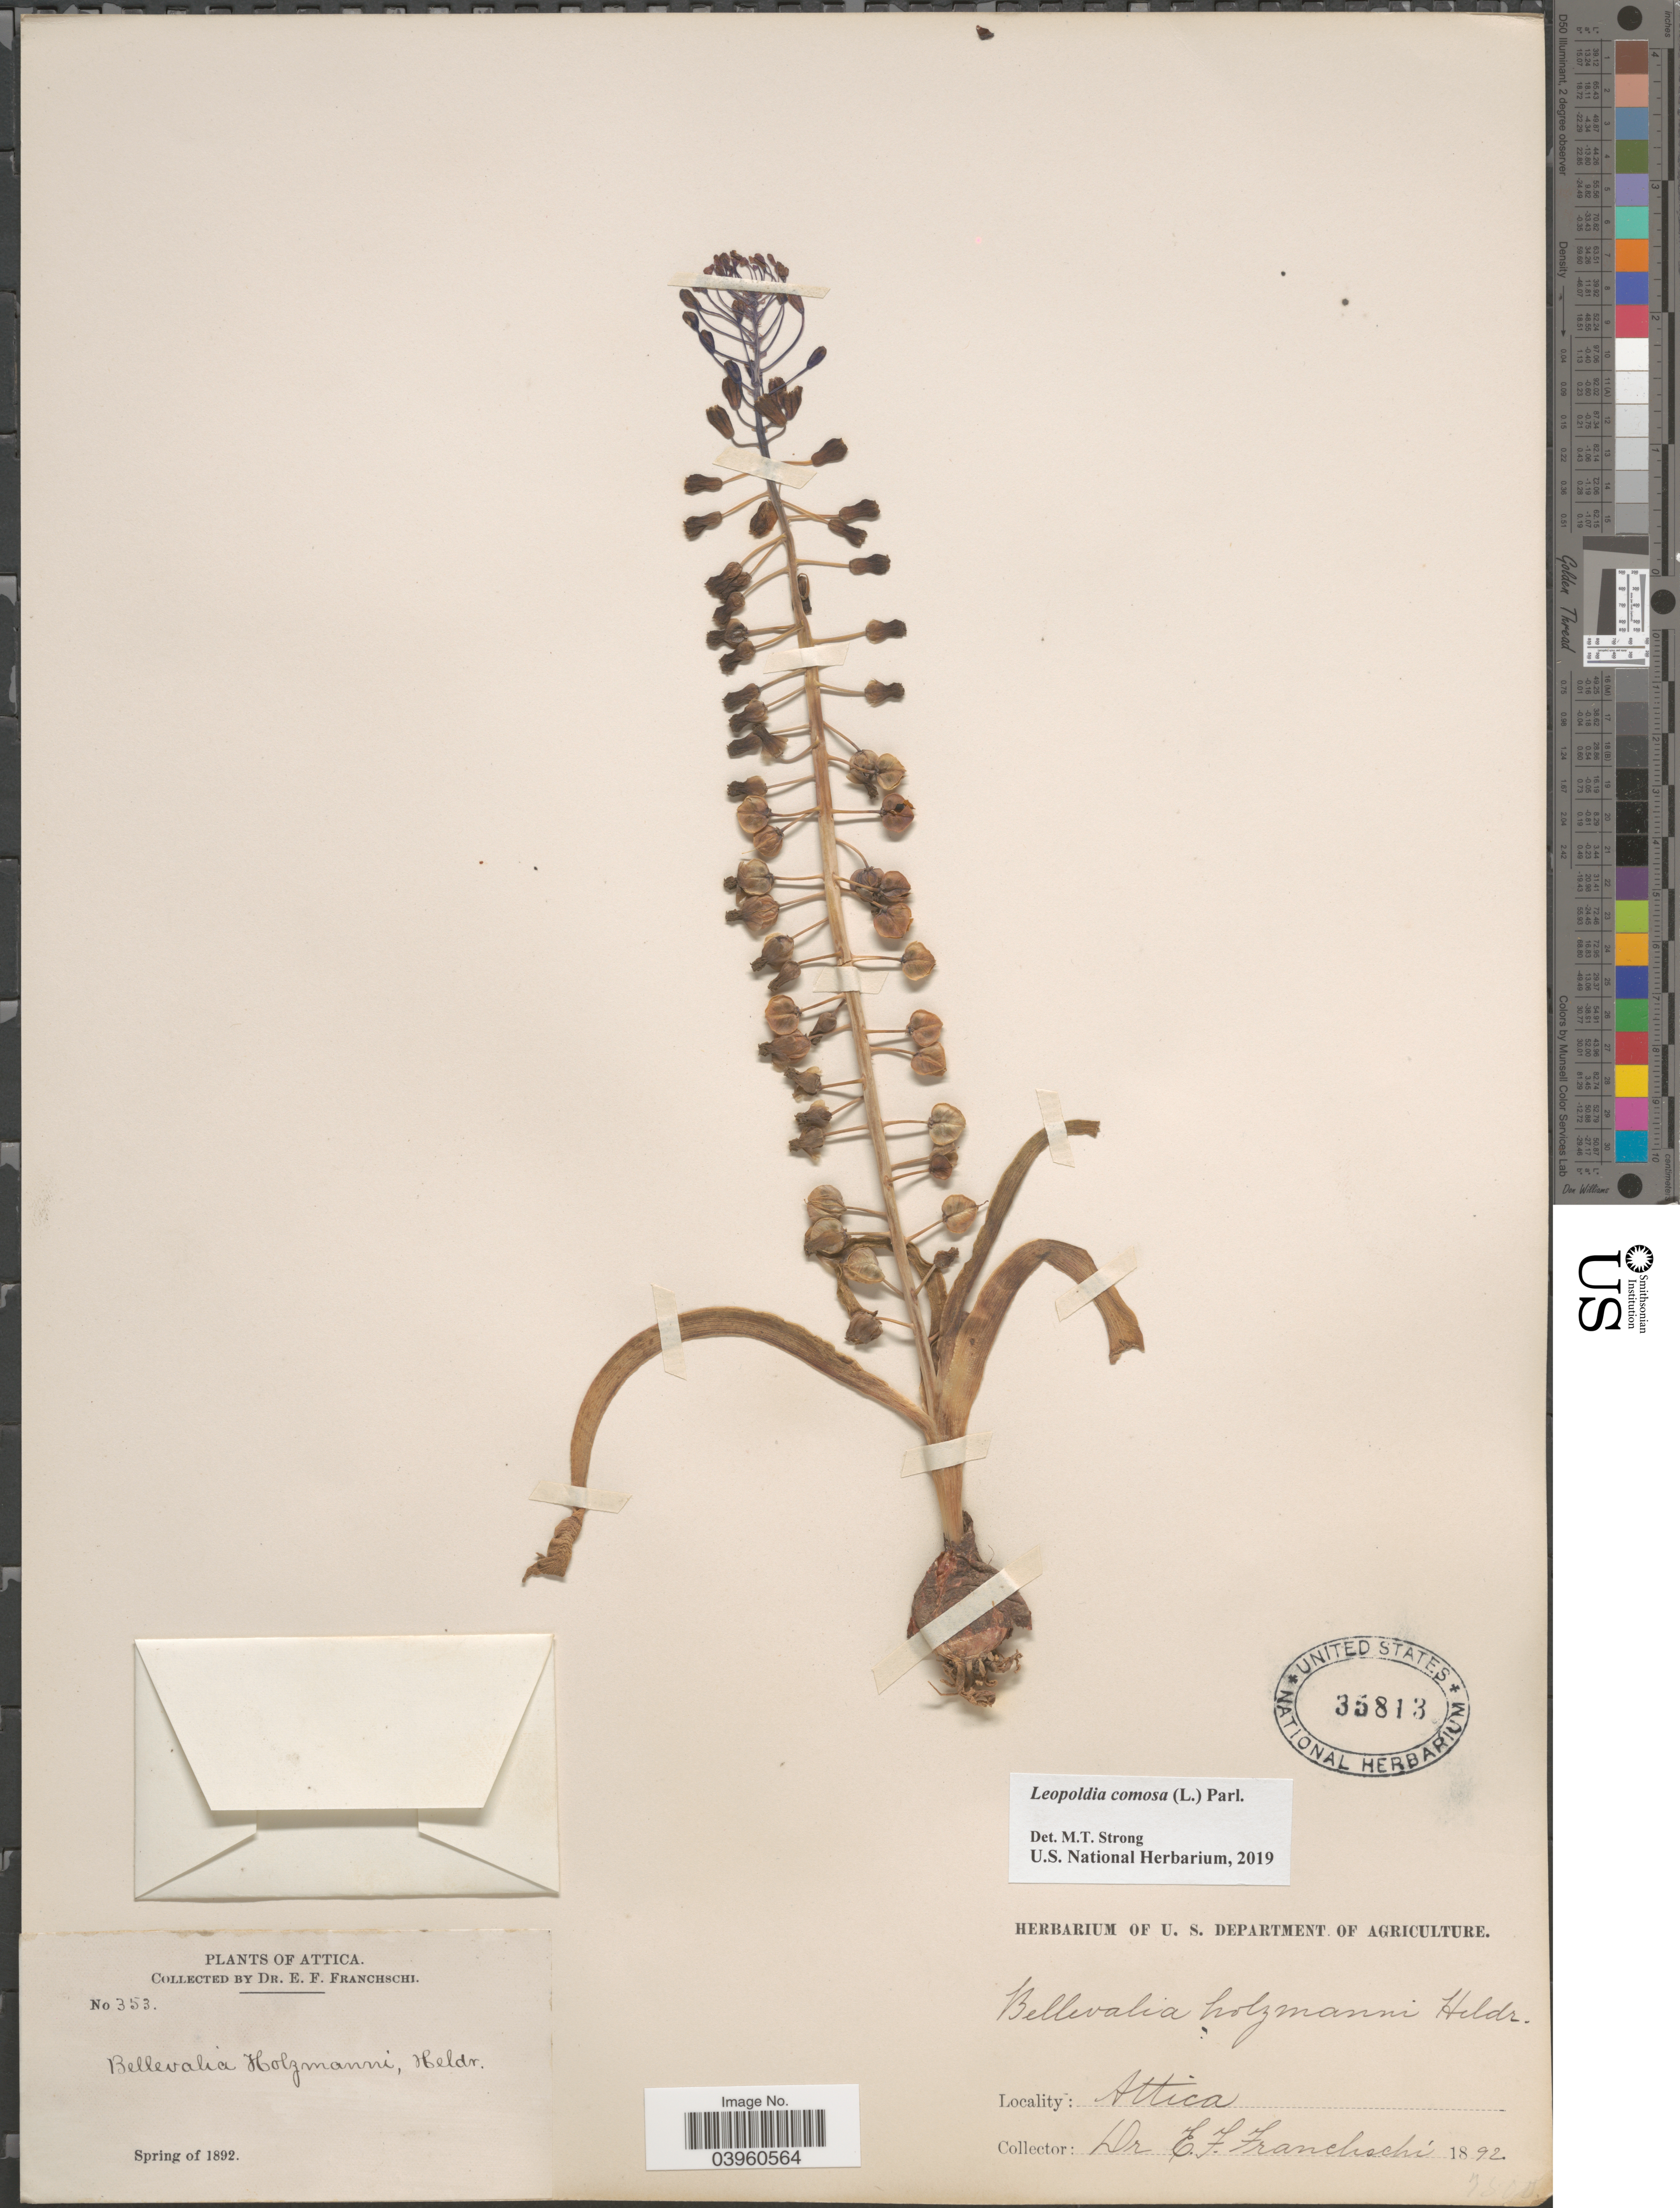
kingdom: Plantae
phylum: Tracheophyta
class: Liliopsida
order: Asparagales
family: Asparagaceae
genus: Leopoldia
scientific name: Leopoldia comosa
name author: (L.) Parl.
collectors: E. Franchschi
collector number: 353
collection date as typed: Spring of 1892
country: Greece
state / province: Attica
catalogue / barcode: US 35813